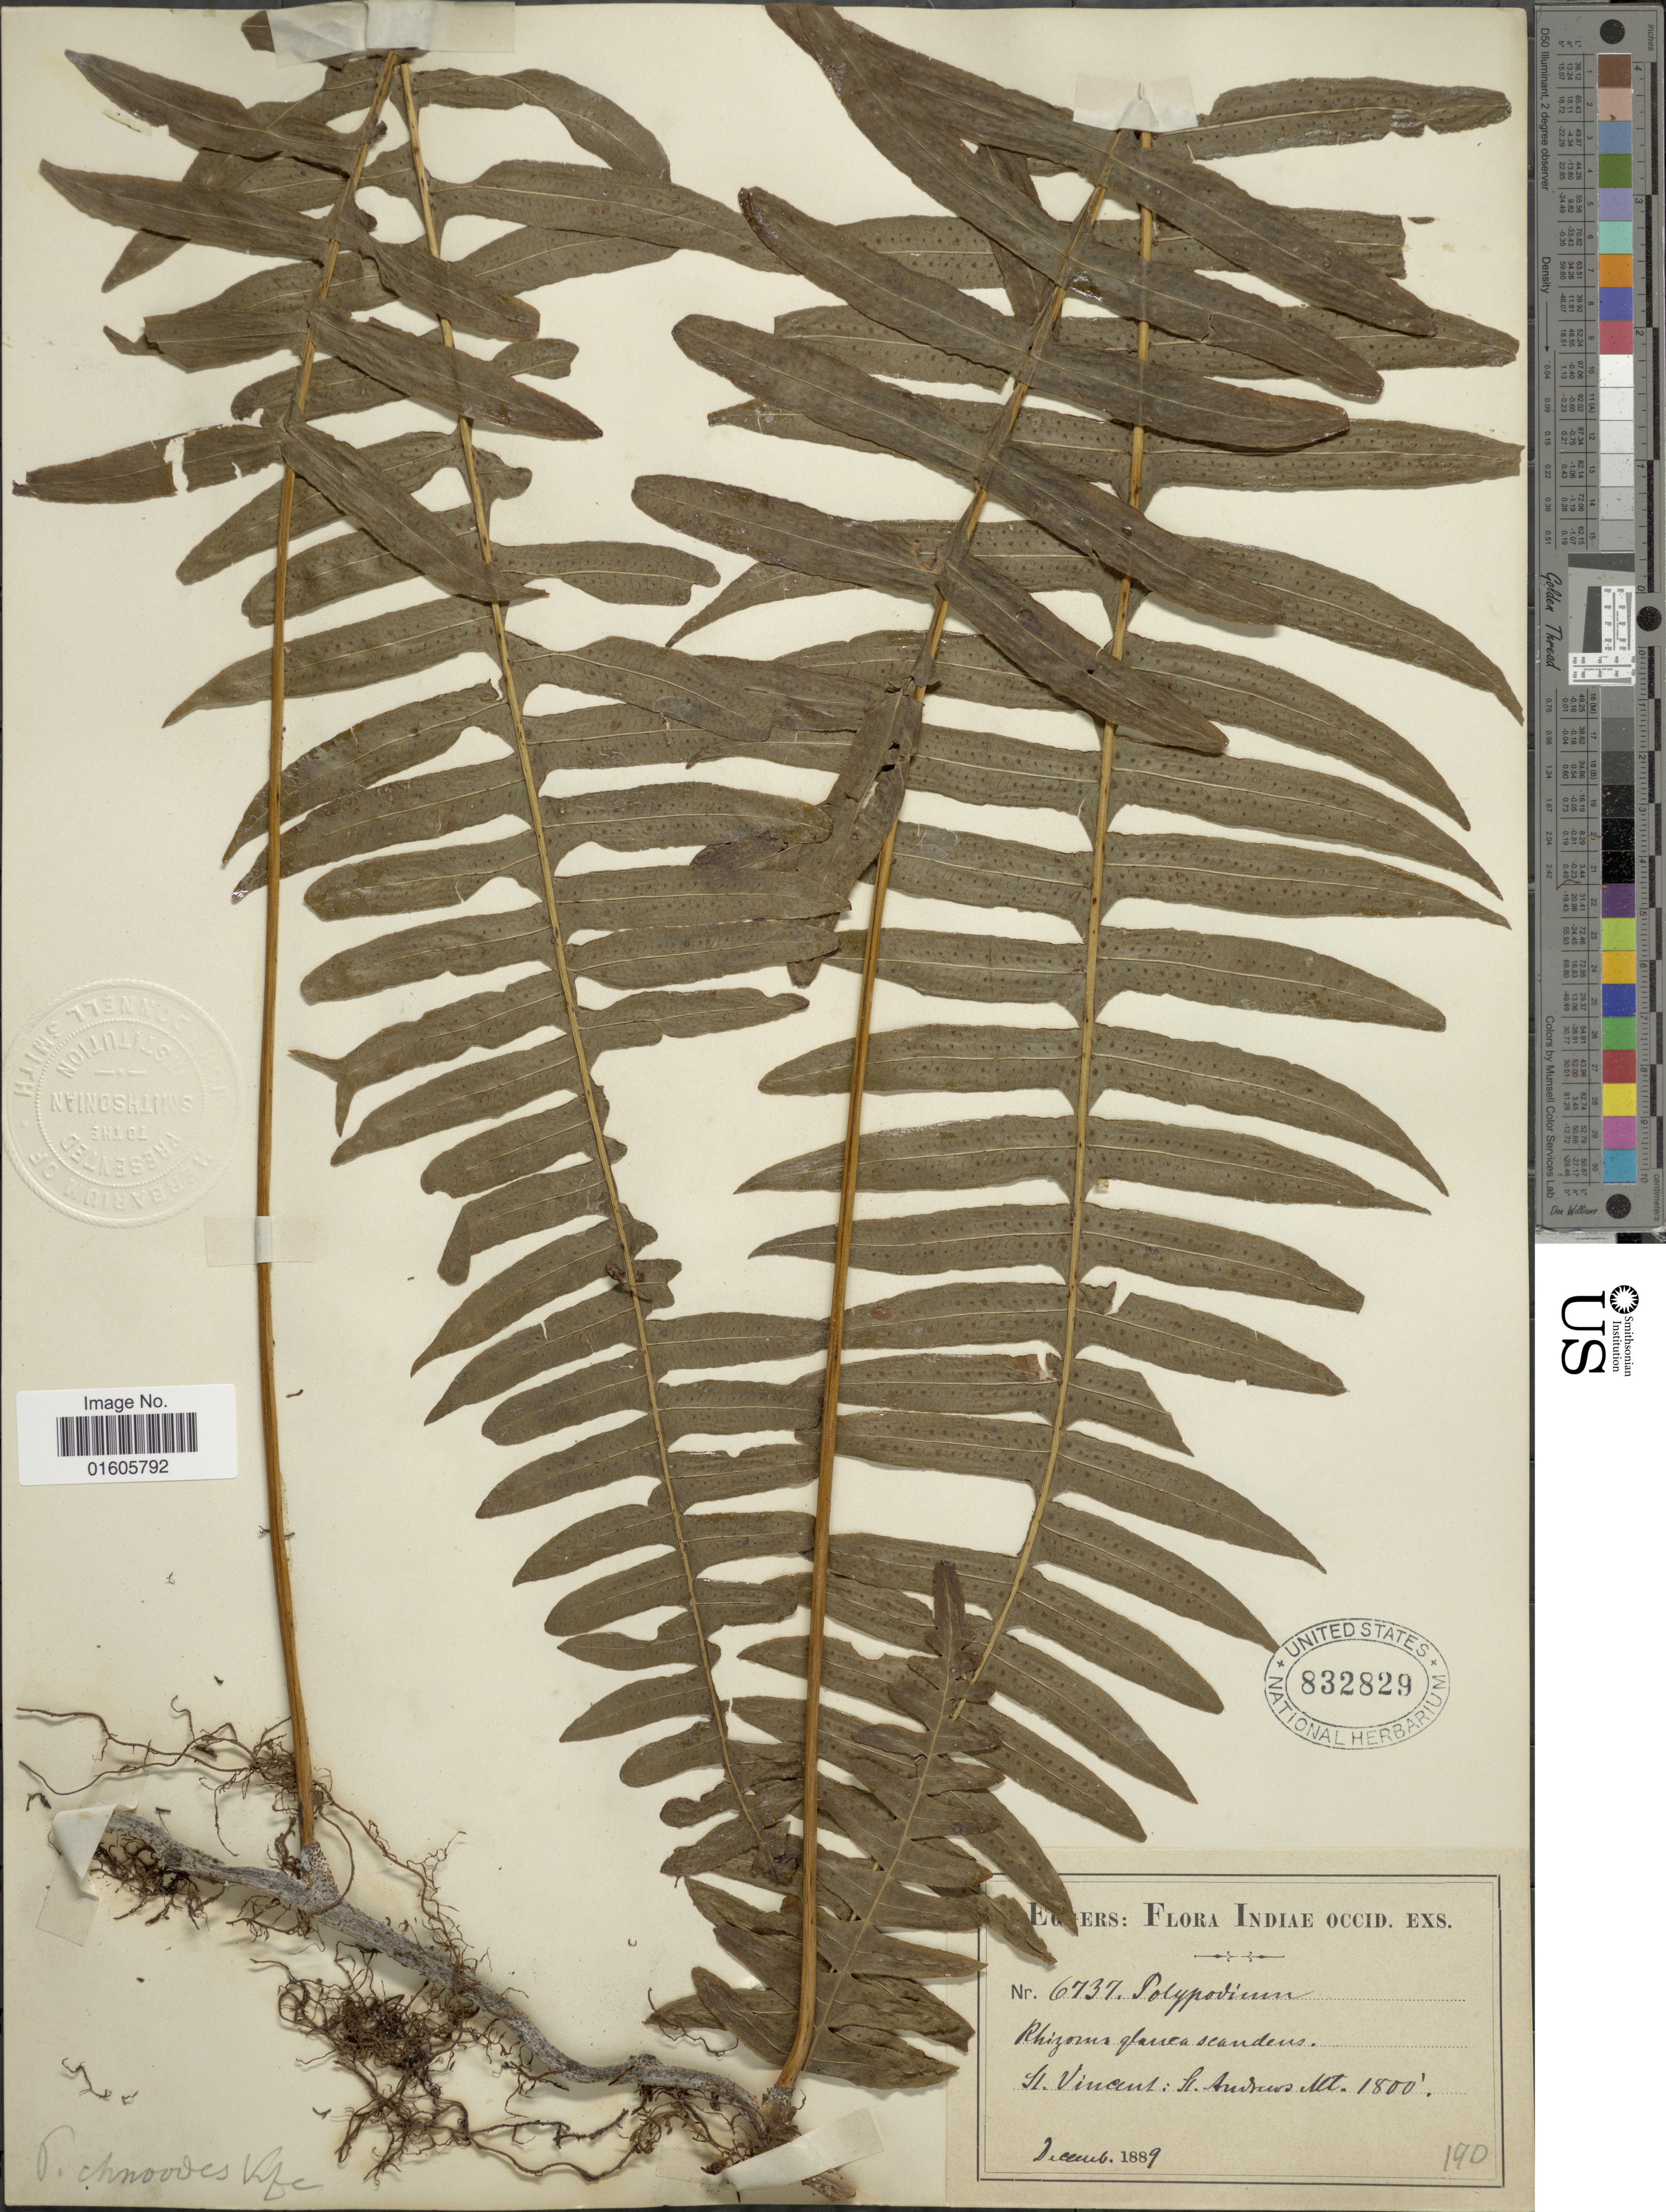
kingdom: Plantae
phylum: Tracheophyta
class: Polypodiopsida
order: Polypodiales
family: Polypodiaceae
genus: Serpocaulon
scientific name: Serpocaulon loriceum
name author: (L.) A.R. Sm.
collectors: -. Eggers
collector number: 6737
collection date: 1889-12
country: St. Vincent - Grenadines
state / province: Saint Andrew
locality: St. Vincent: St. Andrews.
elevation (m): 549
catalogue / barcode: US 832829